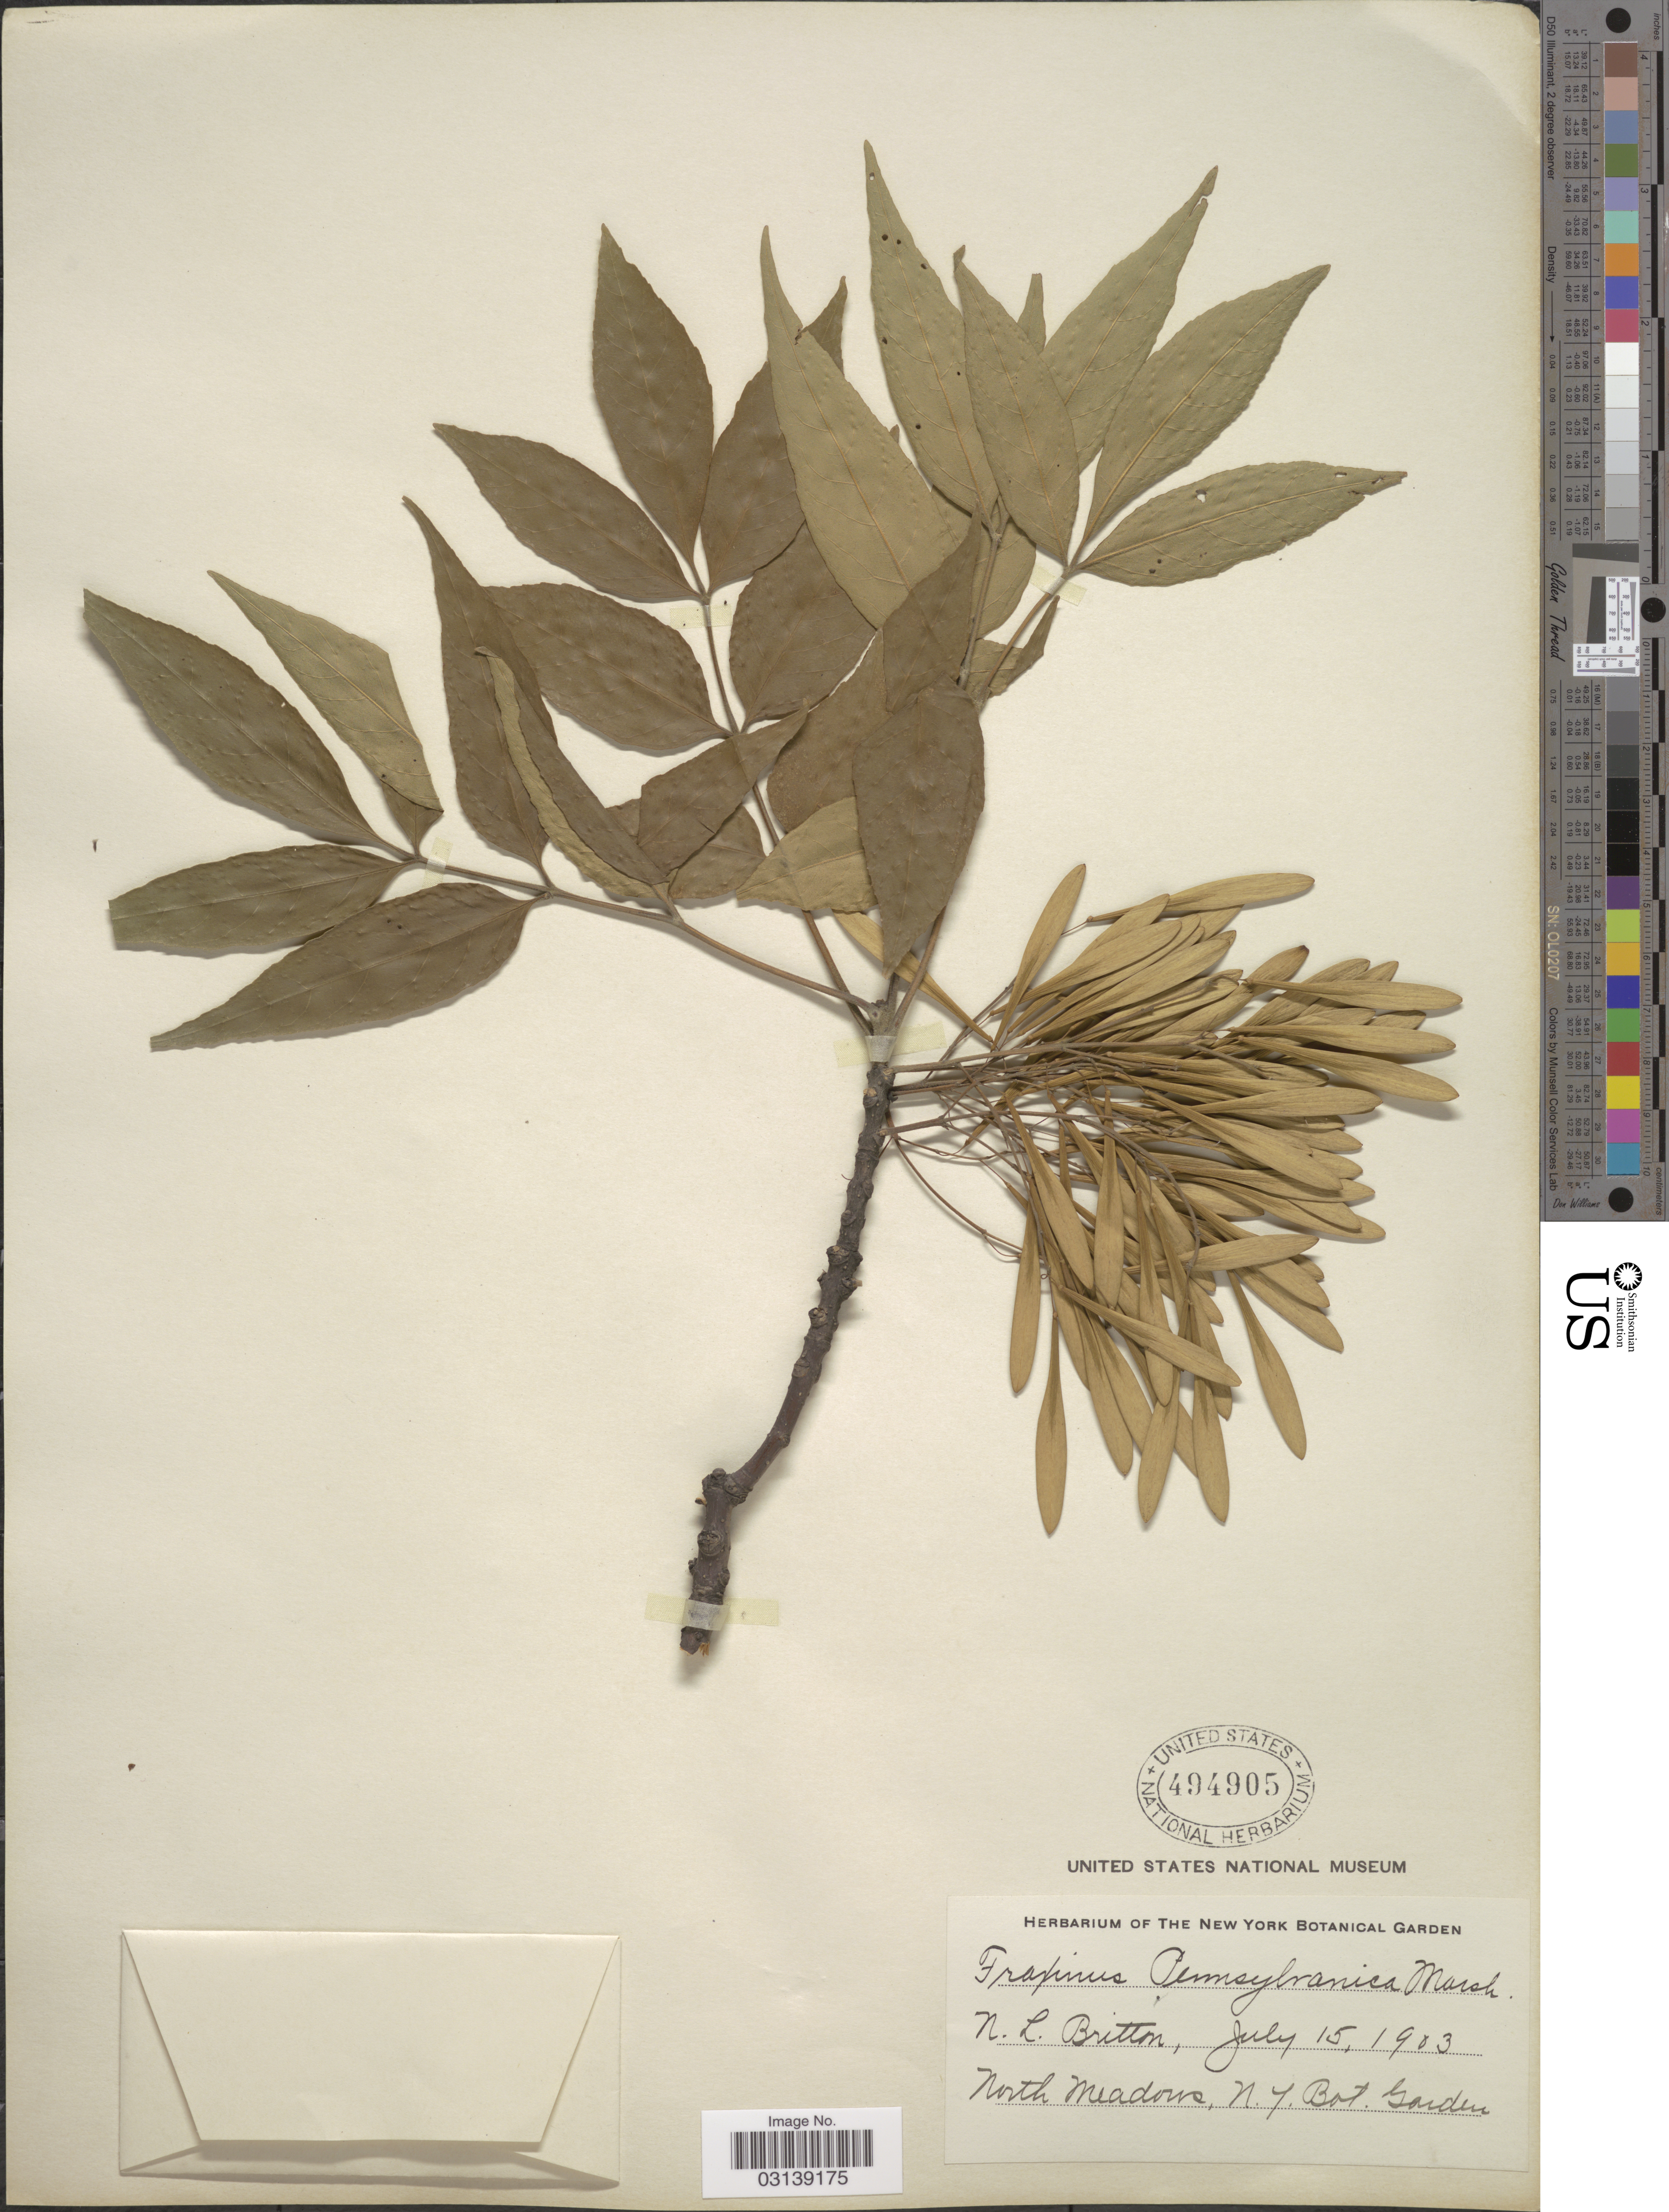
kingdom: Plantae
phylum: Tracheophyta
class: Magnoliopsida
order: Lamiales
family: Oleaceae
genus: Fraxinus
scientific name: Fraxinus pennsylvanica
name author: Marshall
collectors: N. Britton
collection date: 1903-07-15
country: United States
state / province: New York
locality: North Meadows, N.Y. Bot. Garden.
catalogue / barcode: US 494905